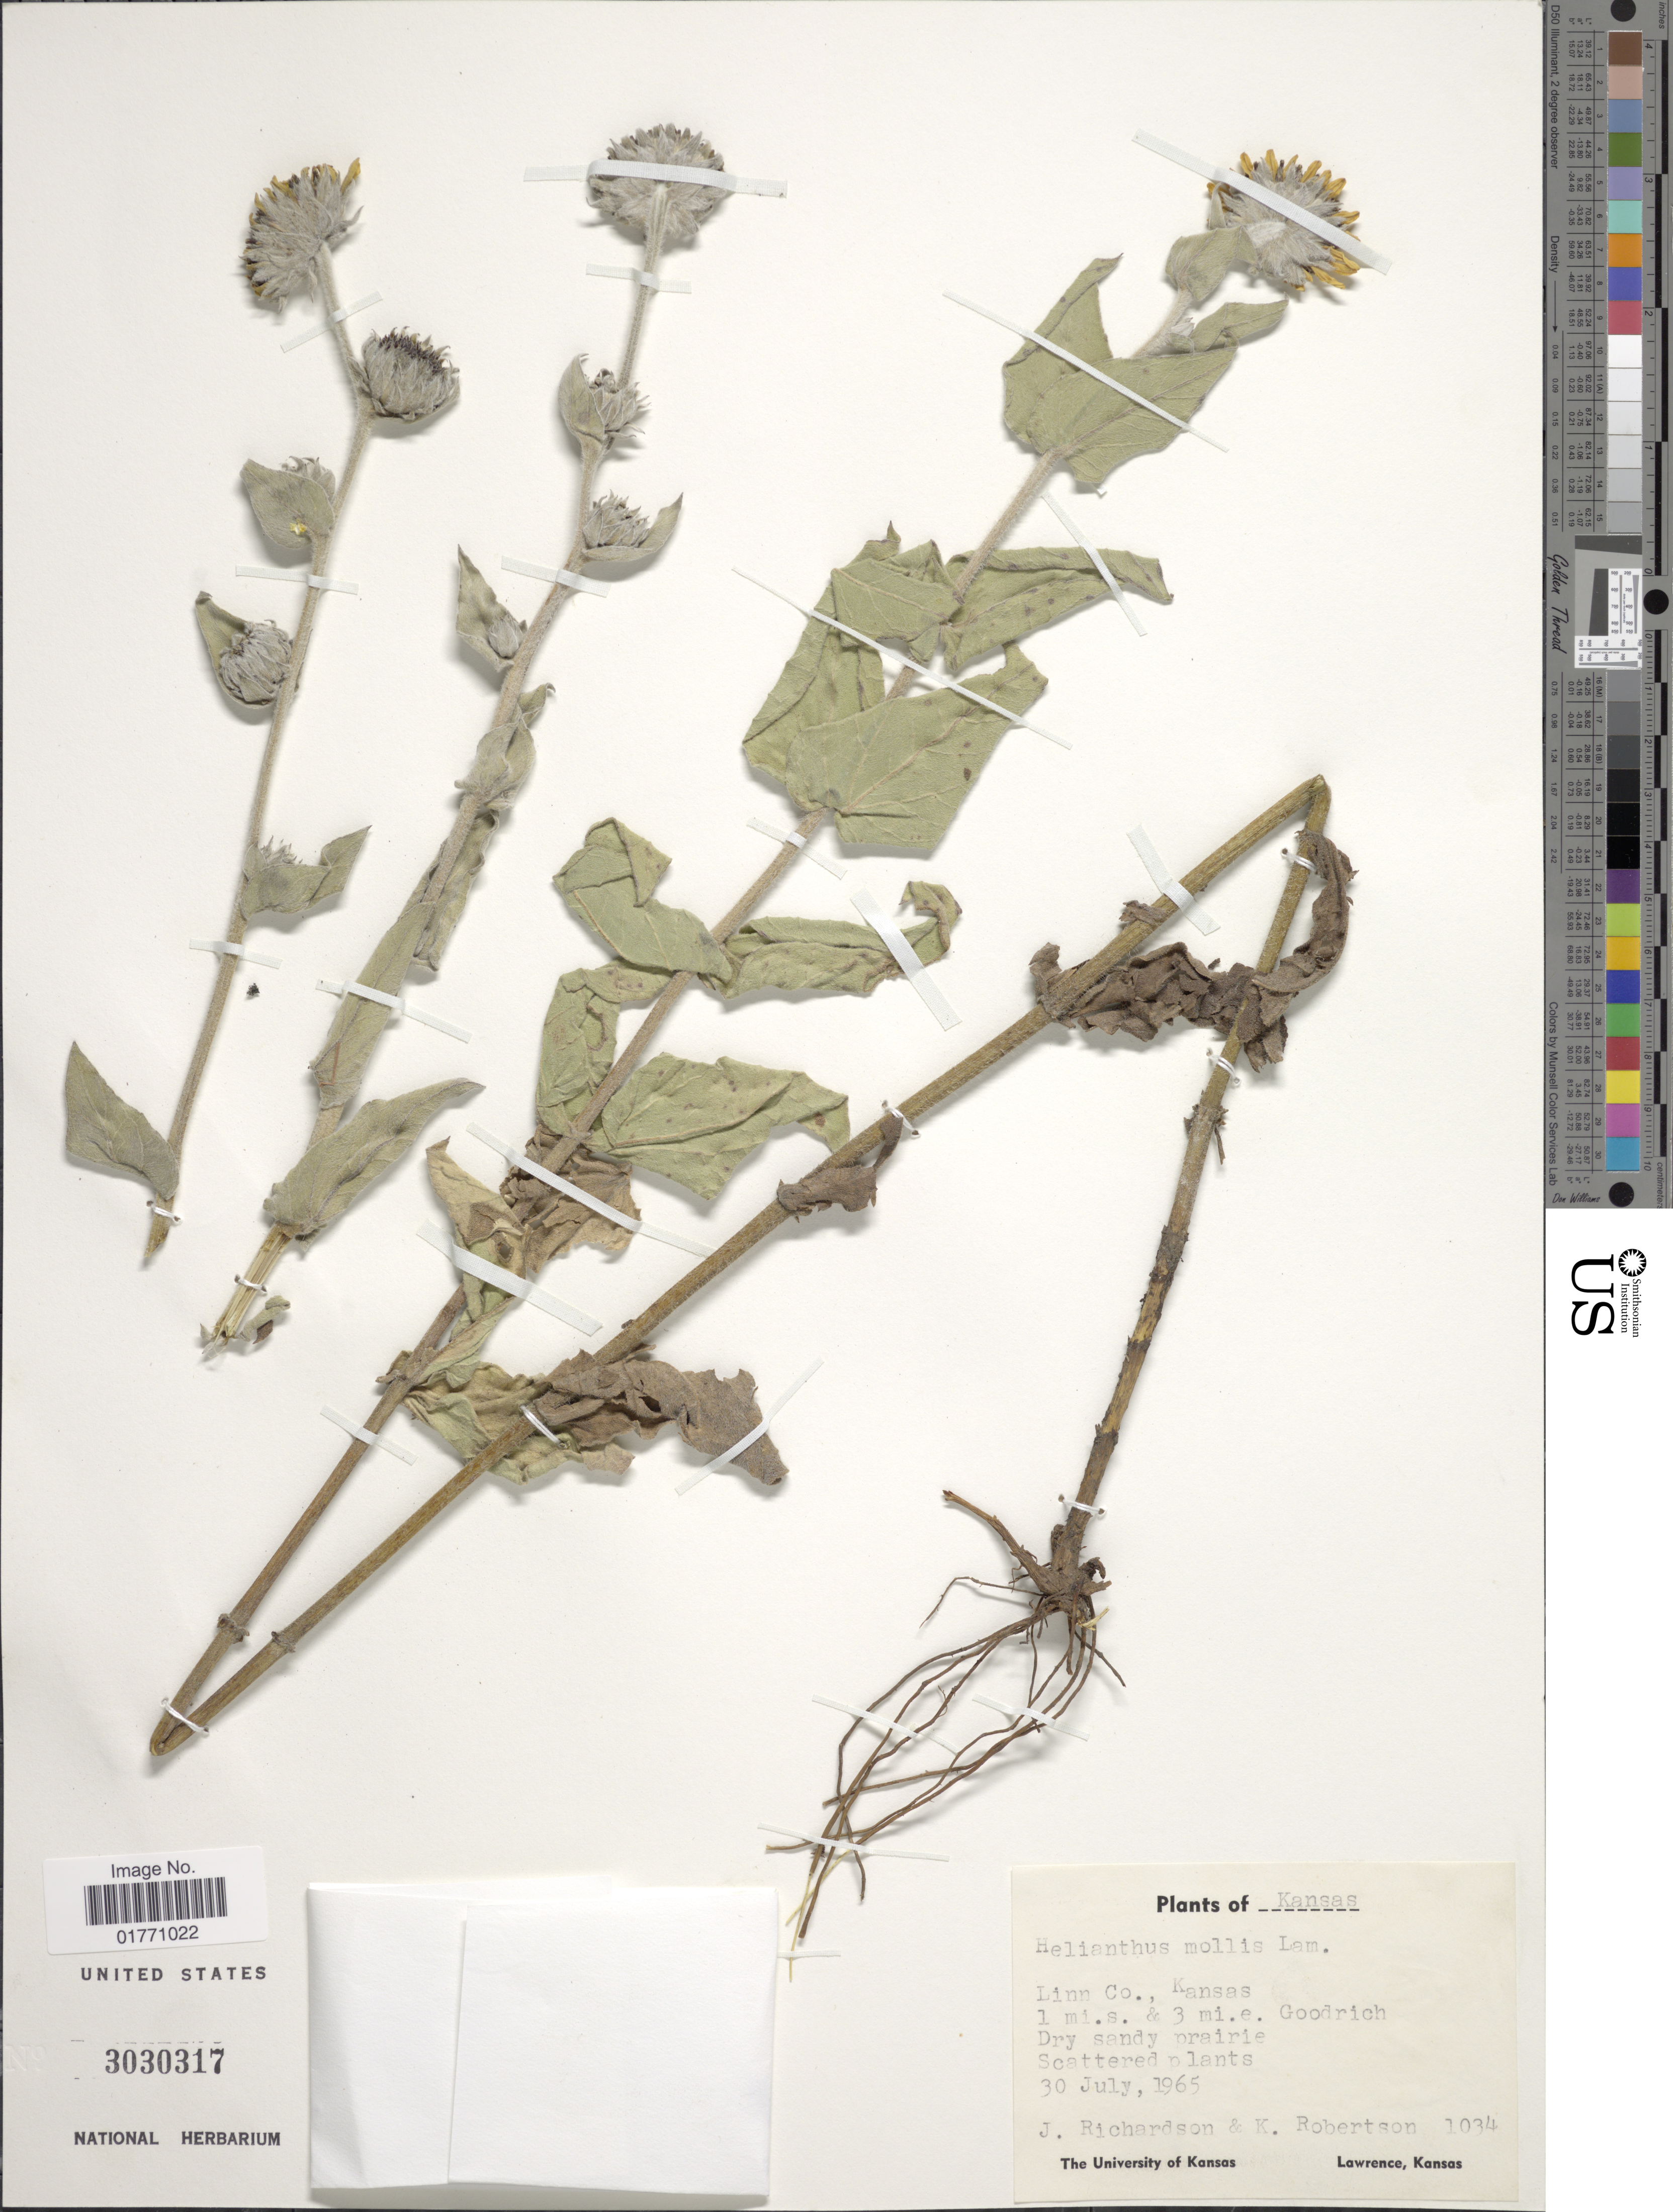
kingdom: Plantae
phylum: Tracheophyta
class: Magnoliopsida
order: Asterales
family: Asteraceae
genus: Helianthus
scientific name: Helianthus mollis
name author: Lam.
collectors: J. Richardson & K. Robertson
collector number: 1034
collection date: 1965-07-30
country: United States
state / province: Kansas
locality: Linn Co. 1 mi. s. & 3 mi. e. Goodrich.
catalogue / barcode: US 3030317